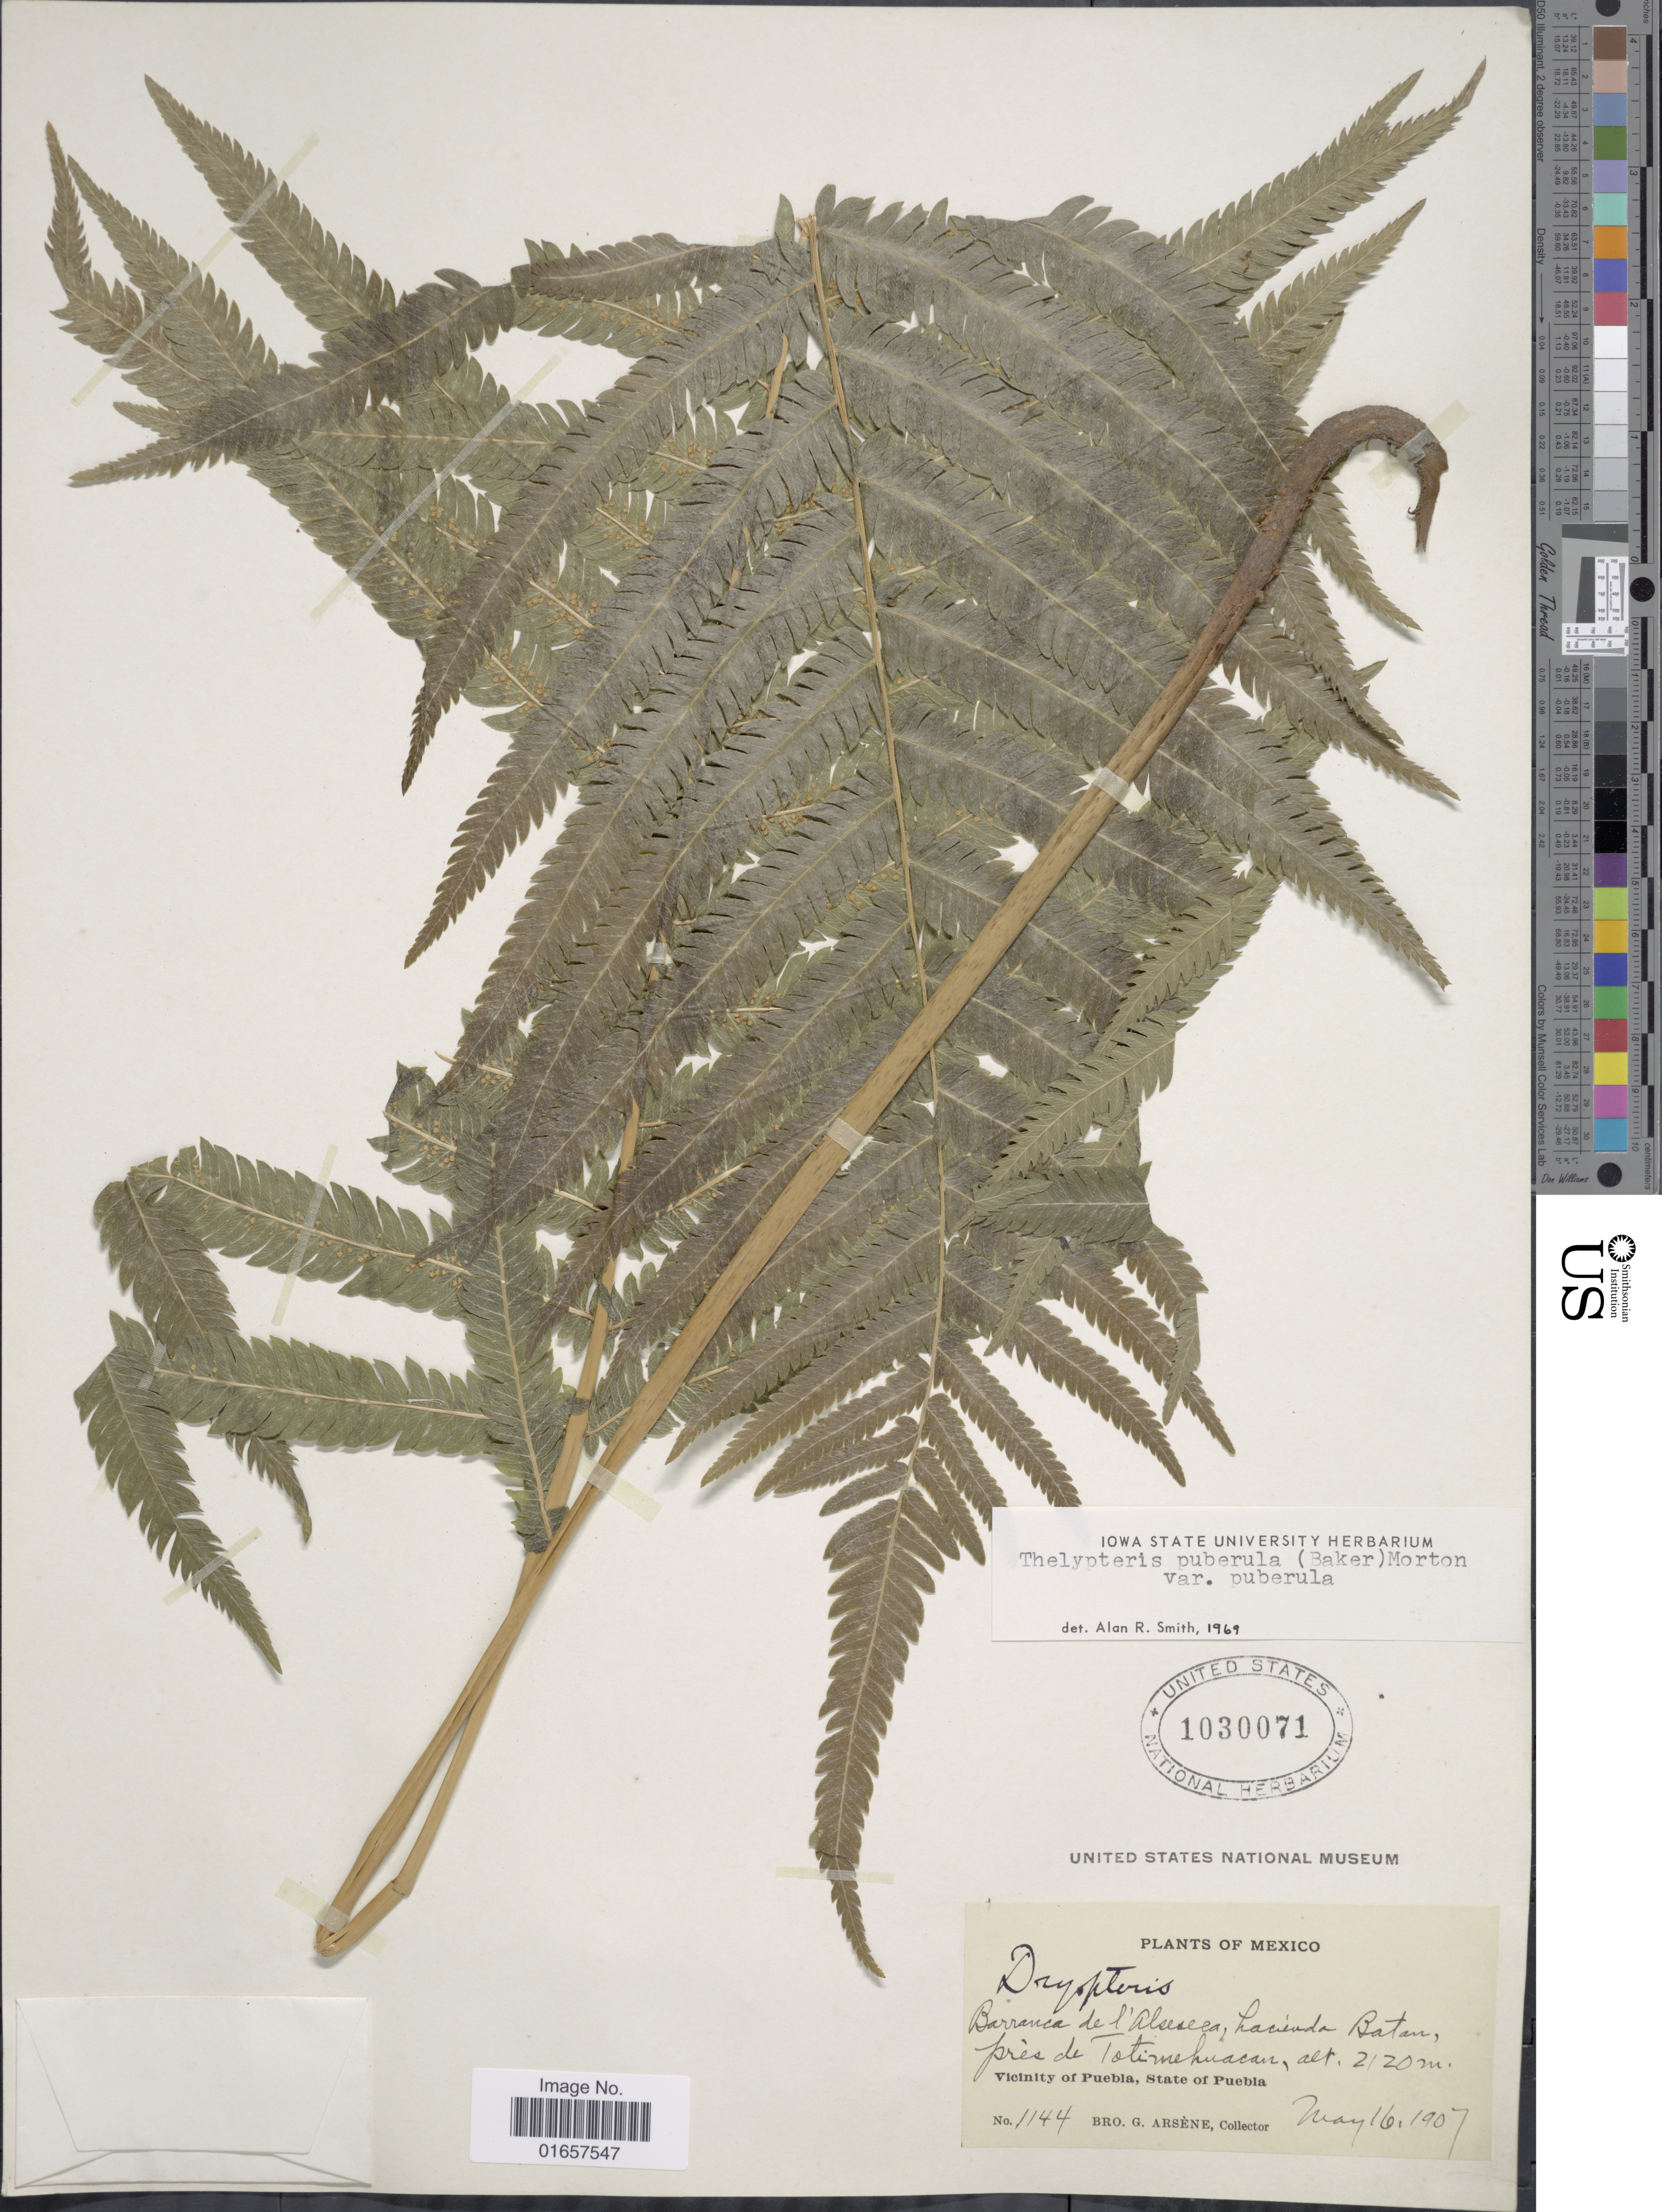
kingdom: Plantae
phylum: Tracheophyta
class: Polypodiopsida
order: Polypodiales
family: Thelypteridaceae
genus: Christella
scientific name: Christella puberula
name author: (Baker) Á. Löve & D. Löve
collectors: Bro. G. Arsène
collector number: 1144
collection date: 1907-05-16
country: Mexico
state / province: Puebla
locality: Mexico, Barranca del'Aseseca, Hacienda Batan, prés de Totimehuacan, vicinity of Puebla, State of Puebla.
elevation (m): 2120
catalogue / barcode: US 1030071